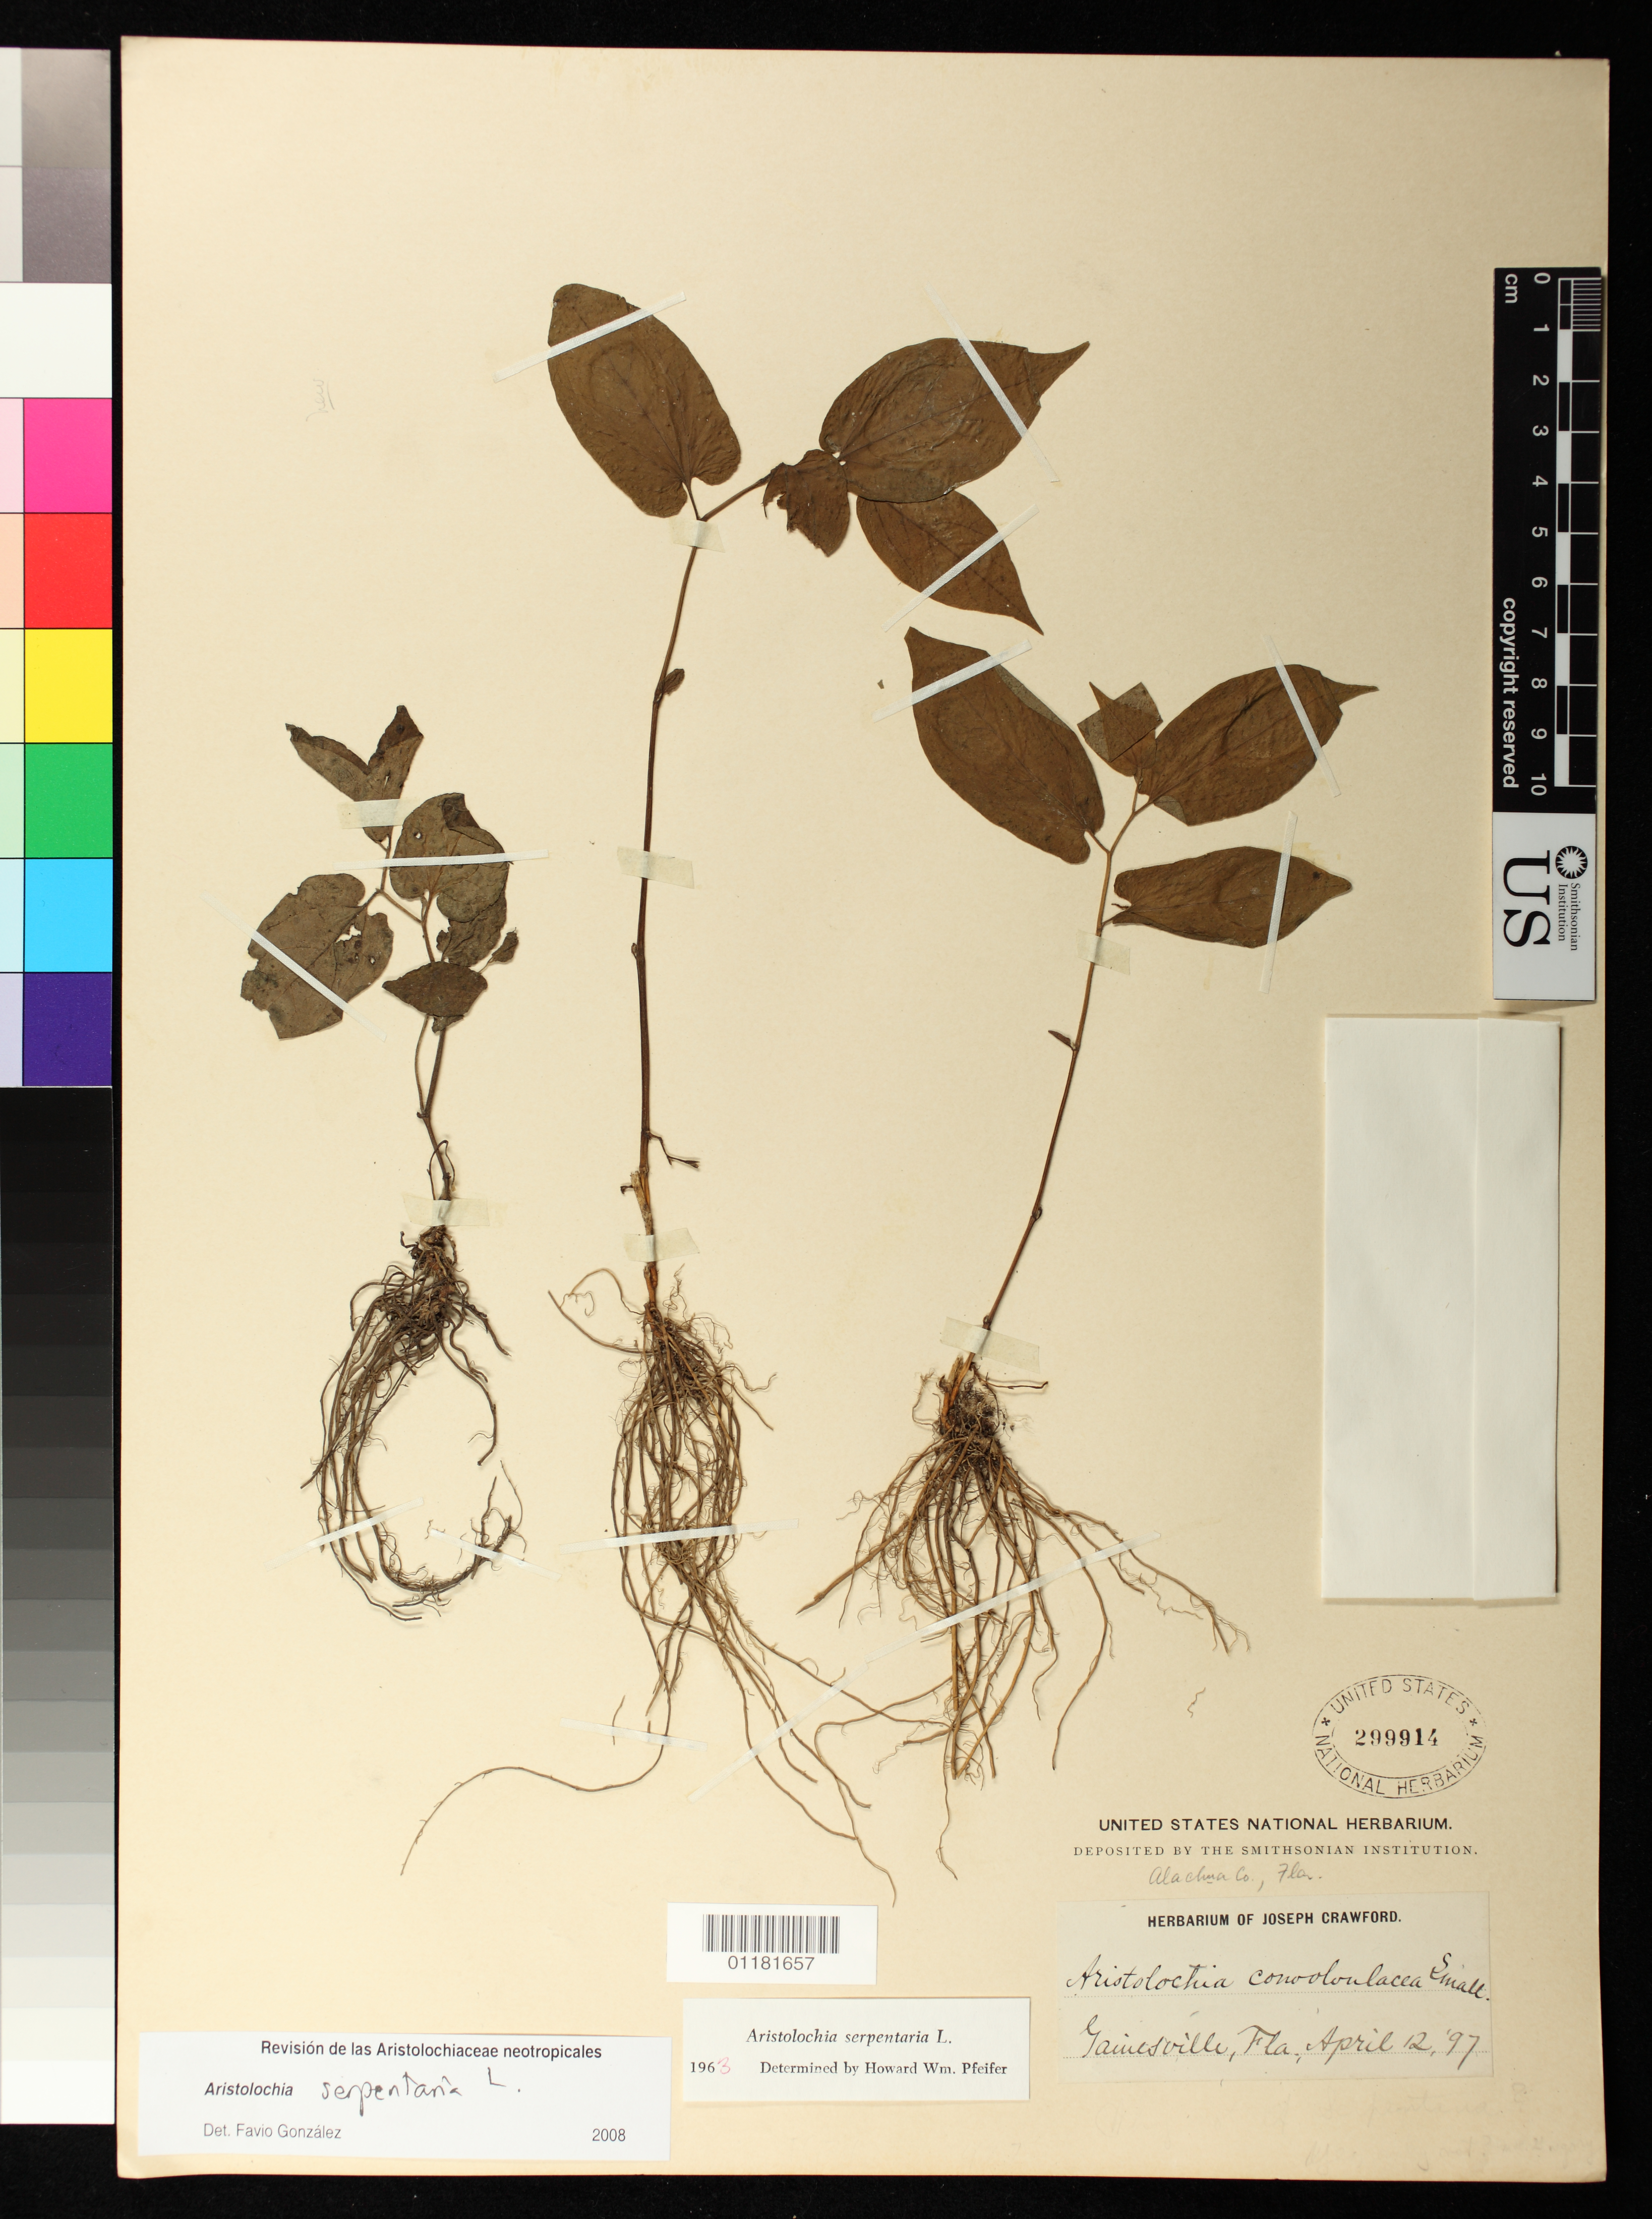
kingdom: Plantae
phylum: Tracheophyta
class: Magnoliopsida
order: Piperales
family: Aristolochiaceae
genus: Aristolochia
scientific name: Aristolochia serpentaria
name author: L.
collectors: J. Crawford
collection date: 1897-04-12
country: United States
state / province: Florida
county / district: Alachua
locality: Gainsville, Alachua County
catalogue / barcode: US 299914